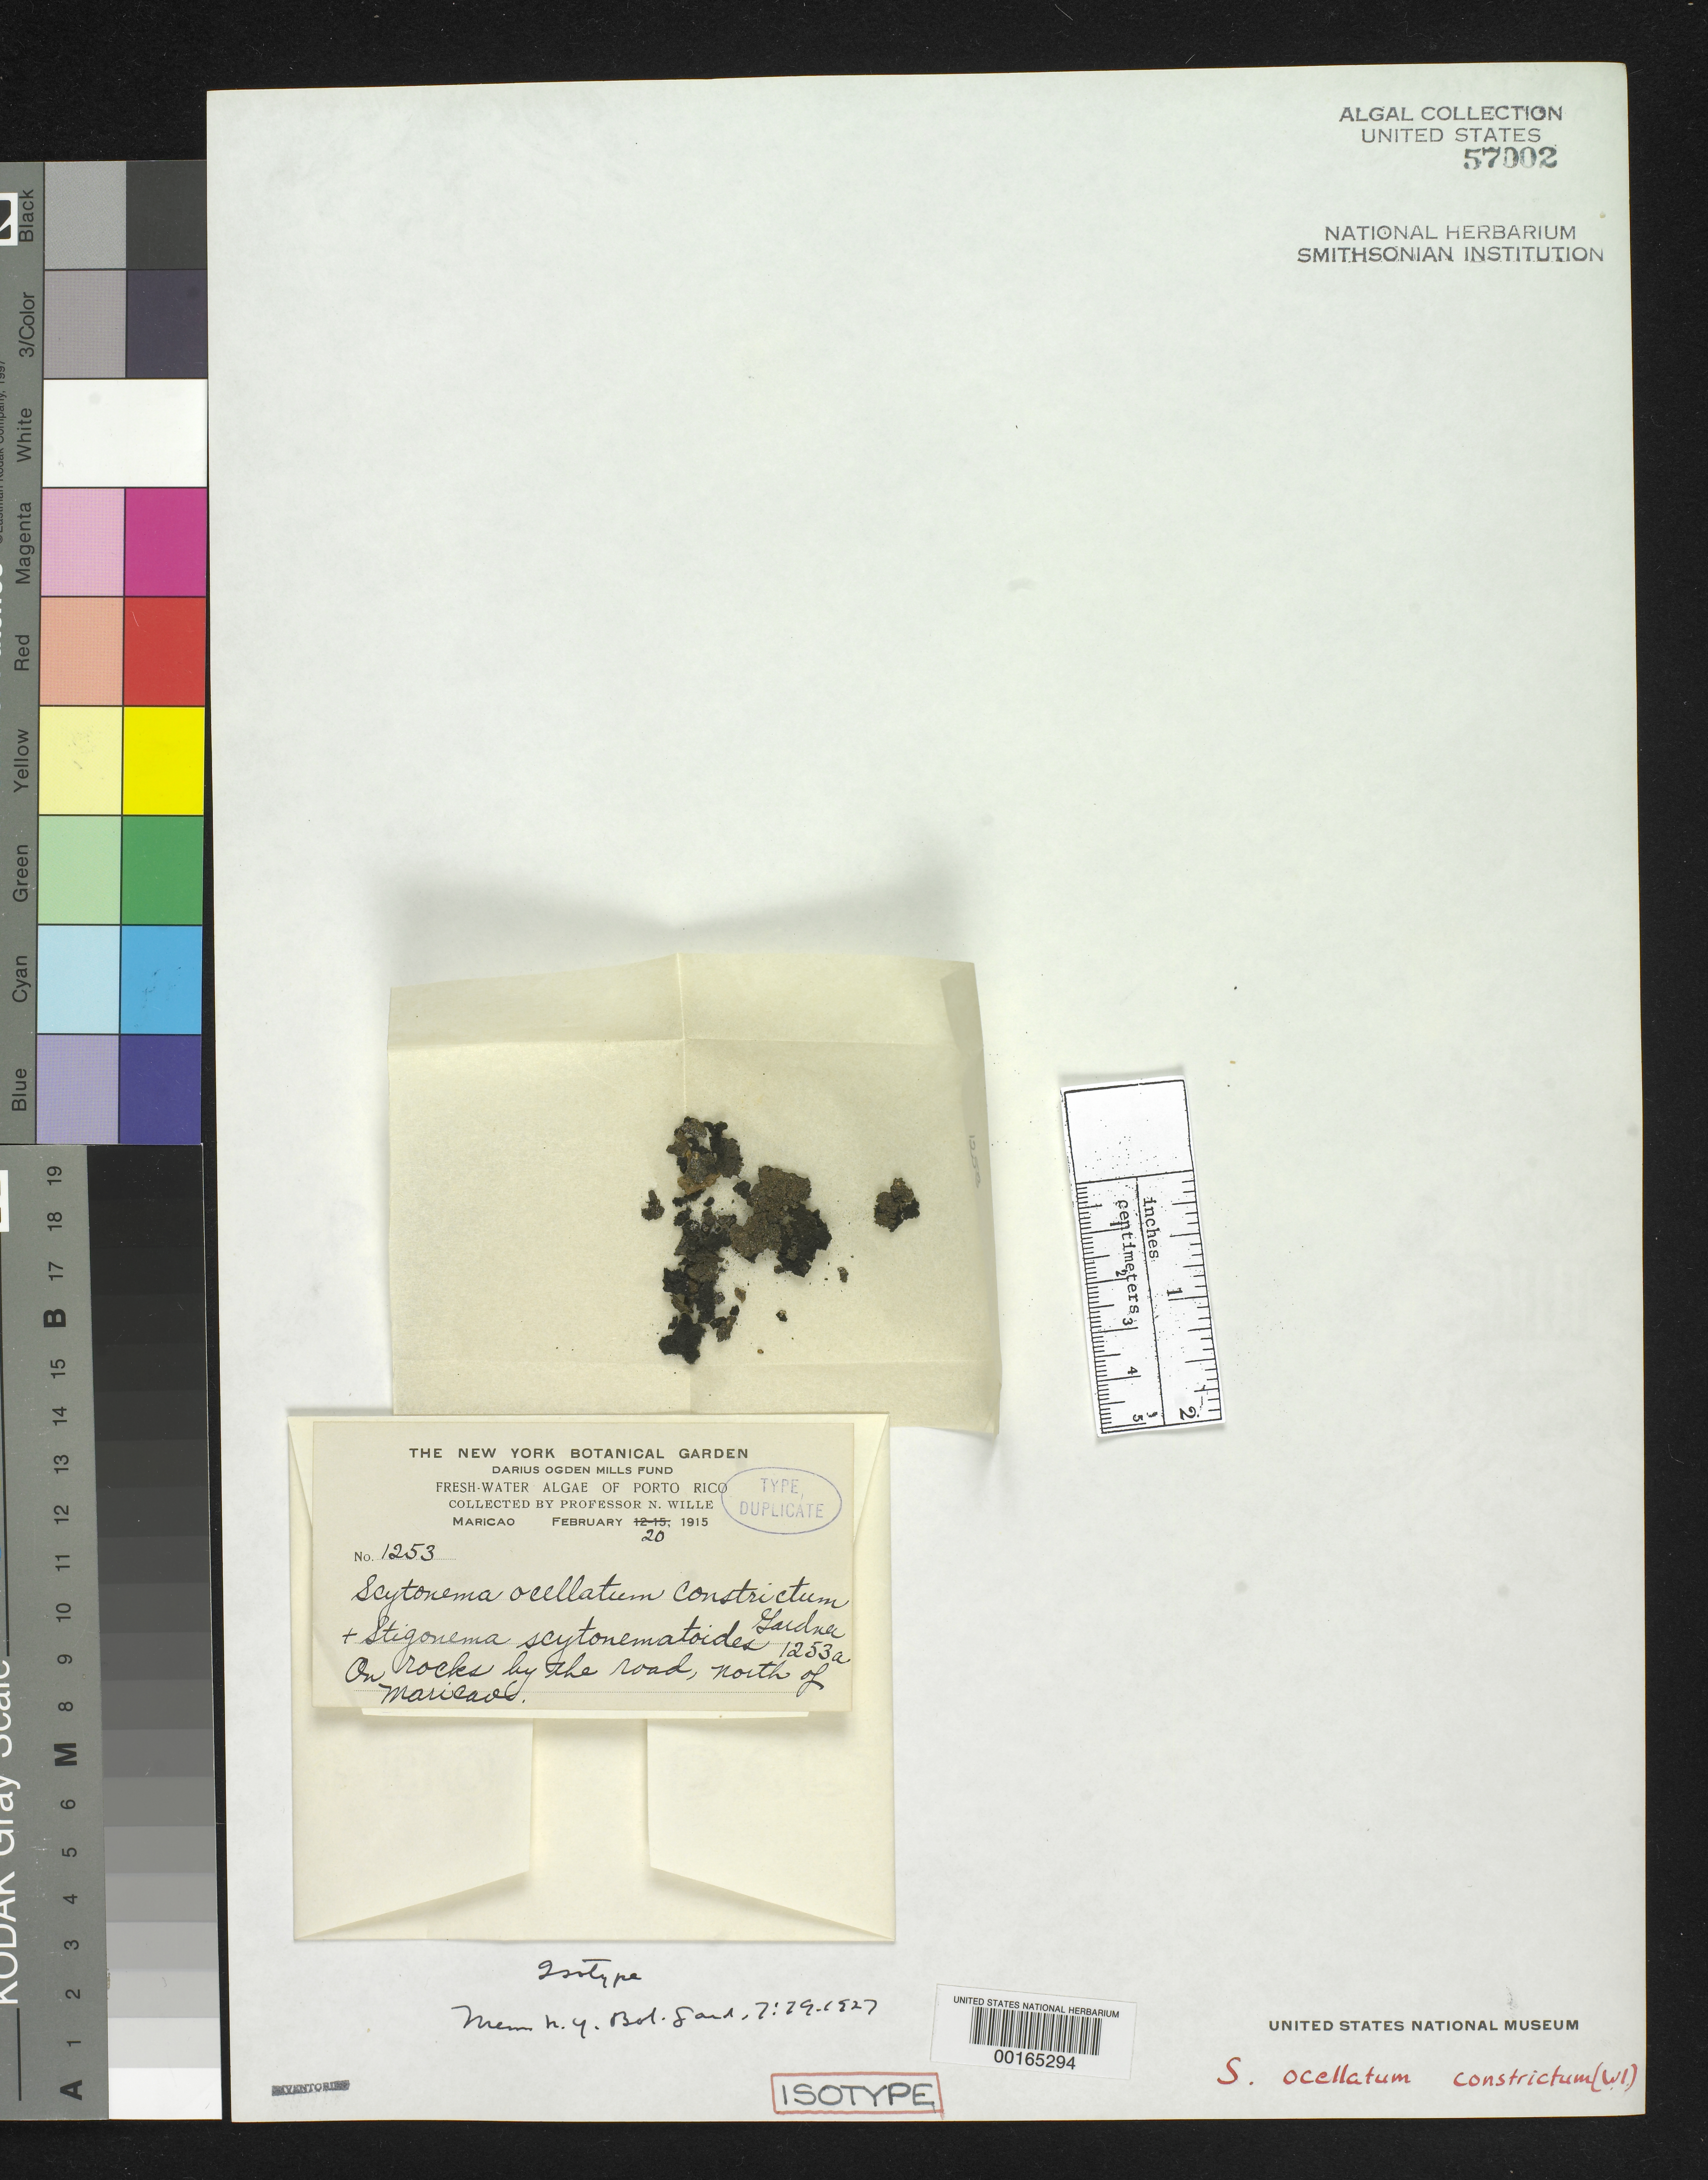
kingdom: Bacteria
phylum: Cyanobacteria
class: Cyanobacteriia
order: Cyanobacteriales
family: Scytonemataceae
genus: Scytonema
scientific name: Scytonema ocellatum var. constrictum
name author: N.L. Gardner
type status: Isotype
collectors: N. Wille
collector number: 1253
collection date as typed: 20 Feb 1915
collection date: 1915-02-20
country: Puerto Rico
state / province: Maricao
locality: North of Maricao.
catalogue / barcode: US 57002